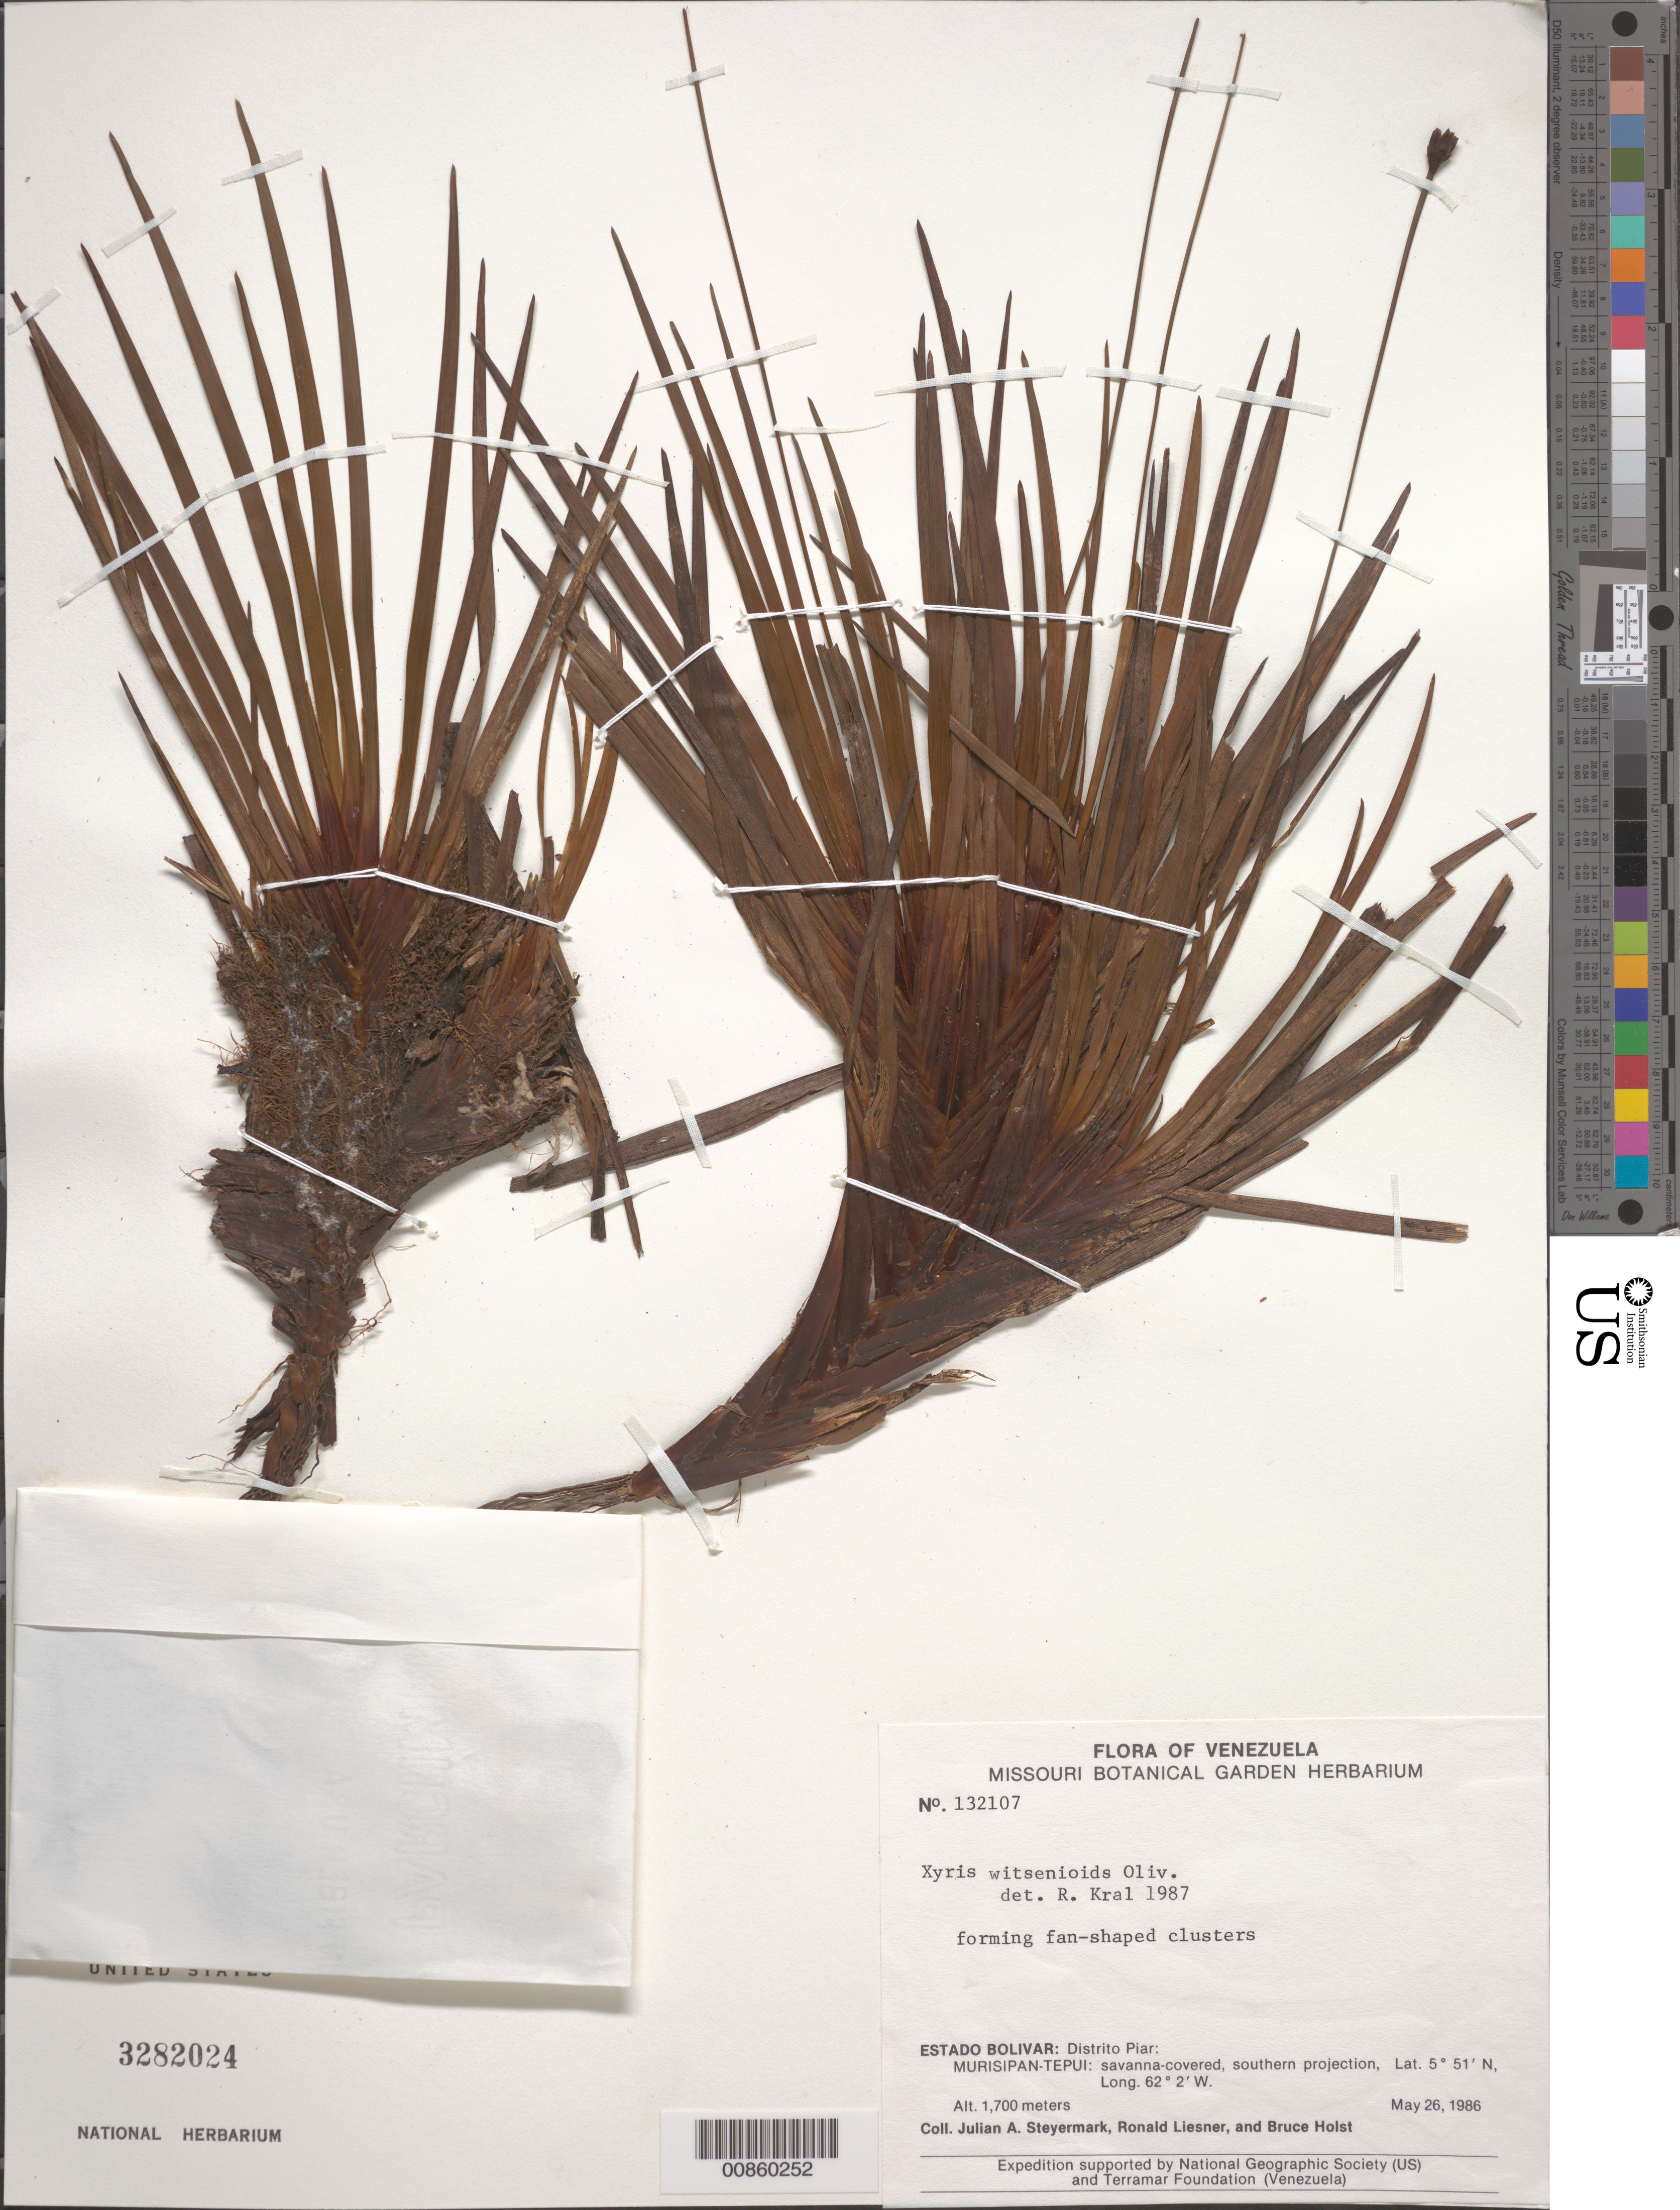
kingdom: Plantae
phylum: Tracheophyta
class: Liliopsida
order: Poales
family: Xyridaceae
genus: Xyris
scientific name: Xyris witsenioides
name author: Oliv. ex Thurn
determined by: Kral, Robert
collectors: J. Steyermark, R. L. Liesner & B. Holst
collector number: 132107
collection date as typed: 26-May-86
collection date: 1986-05-26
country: Venezuela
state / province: Bolívar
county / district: Piar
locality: Murisipan-tepuí, southern projection.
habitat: Savanna.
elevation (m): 1700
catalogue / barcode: US 3282024